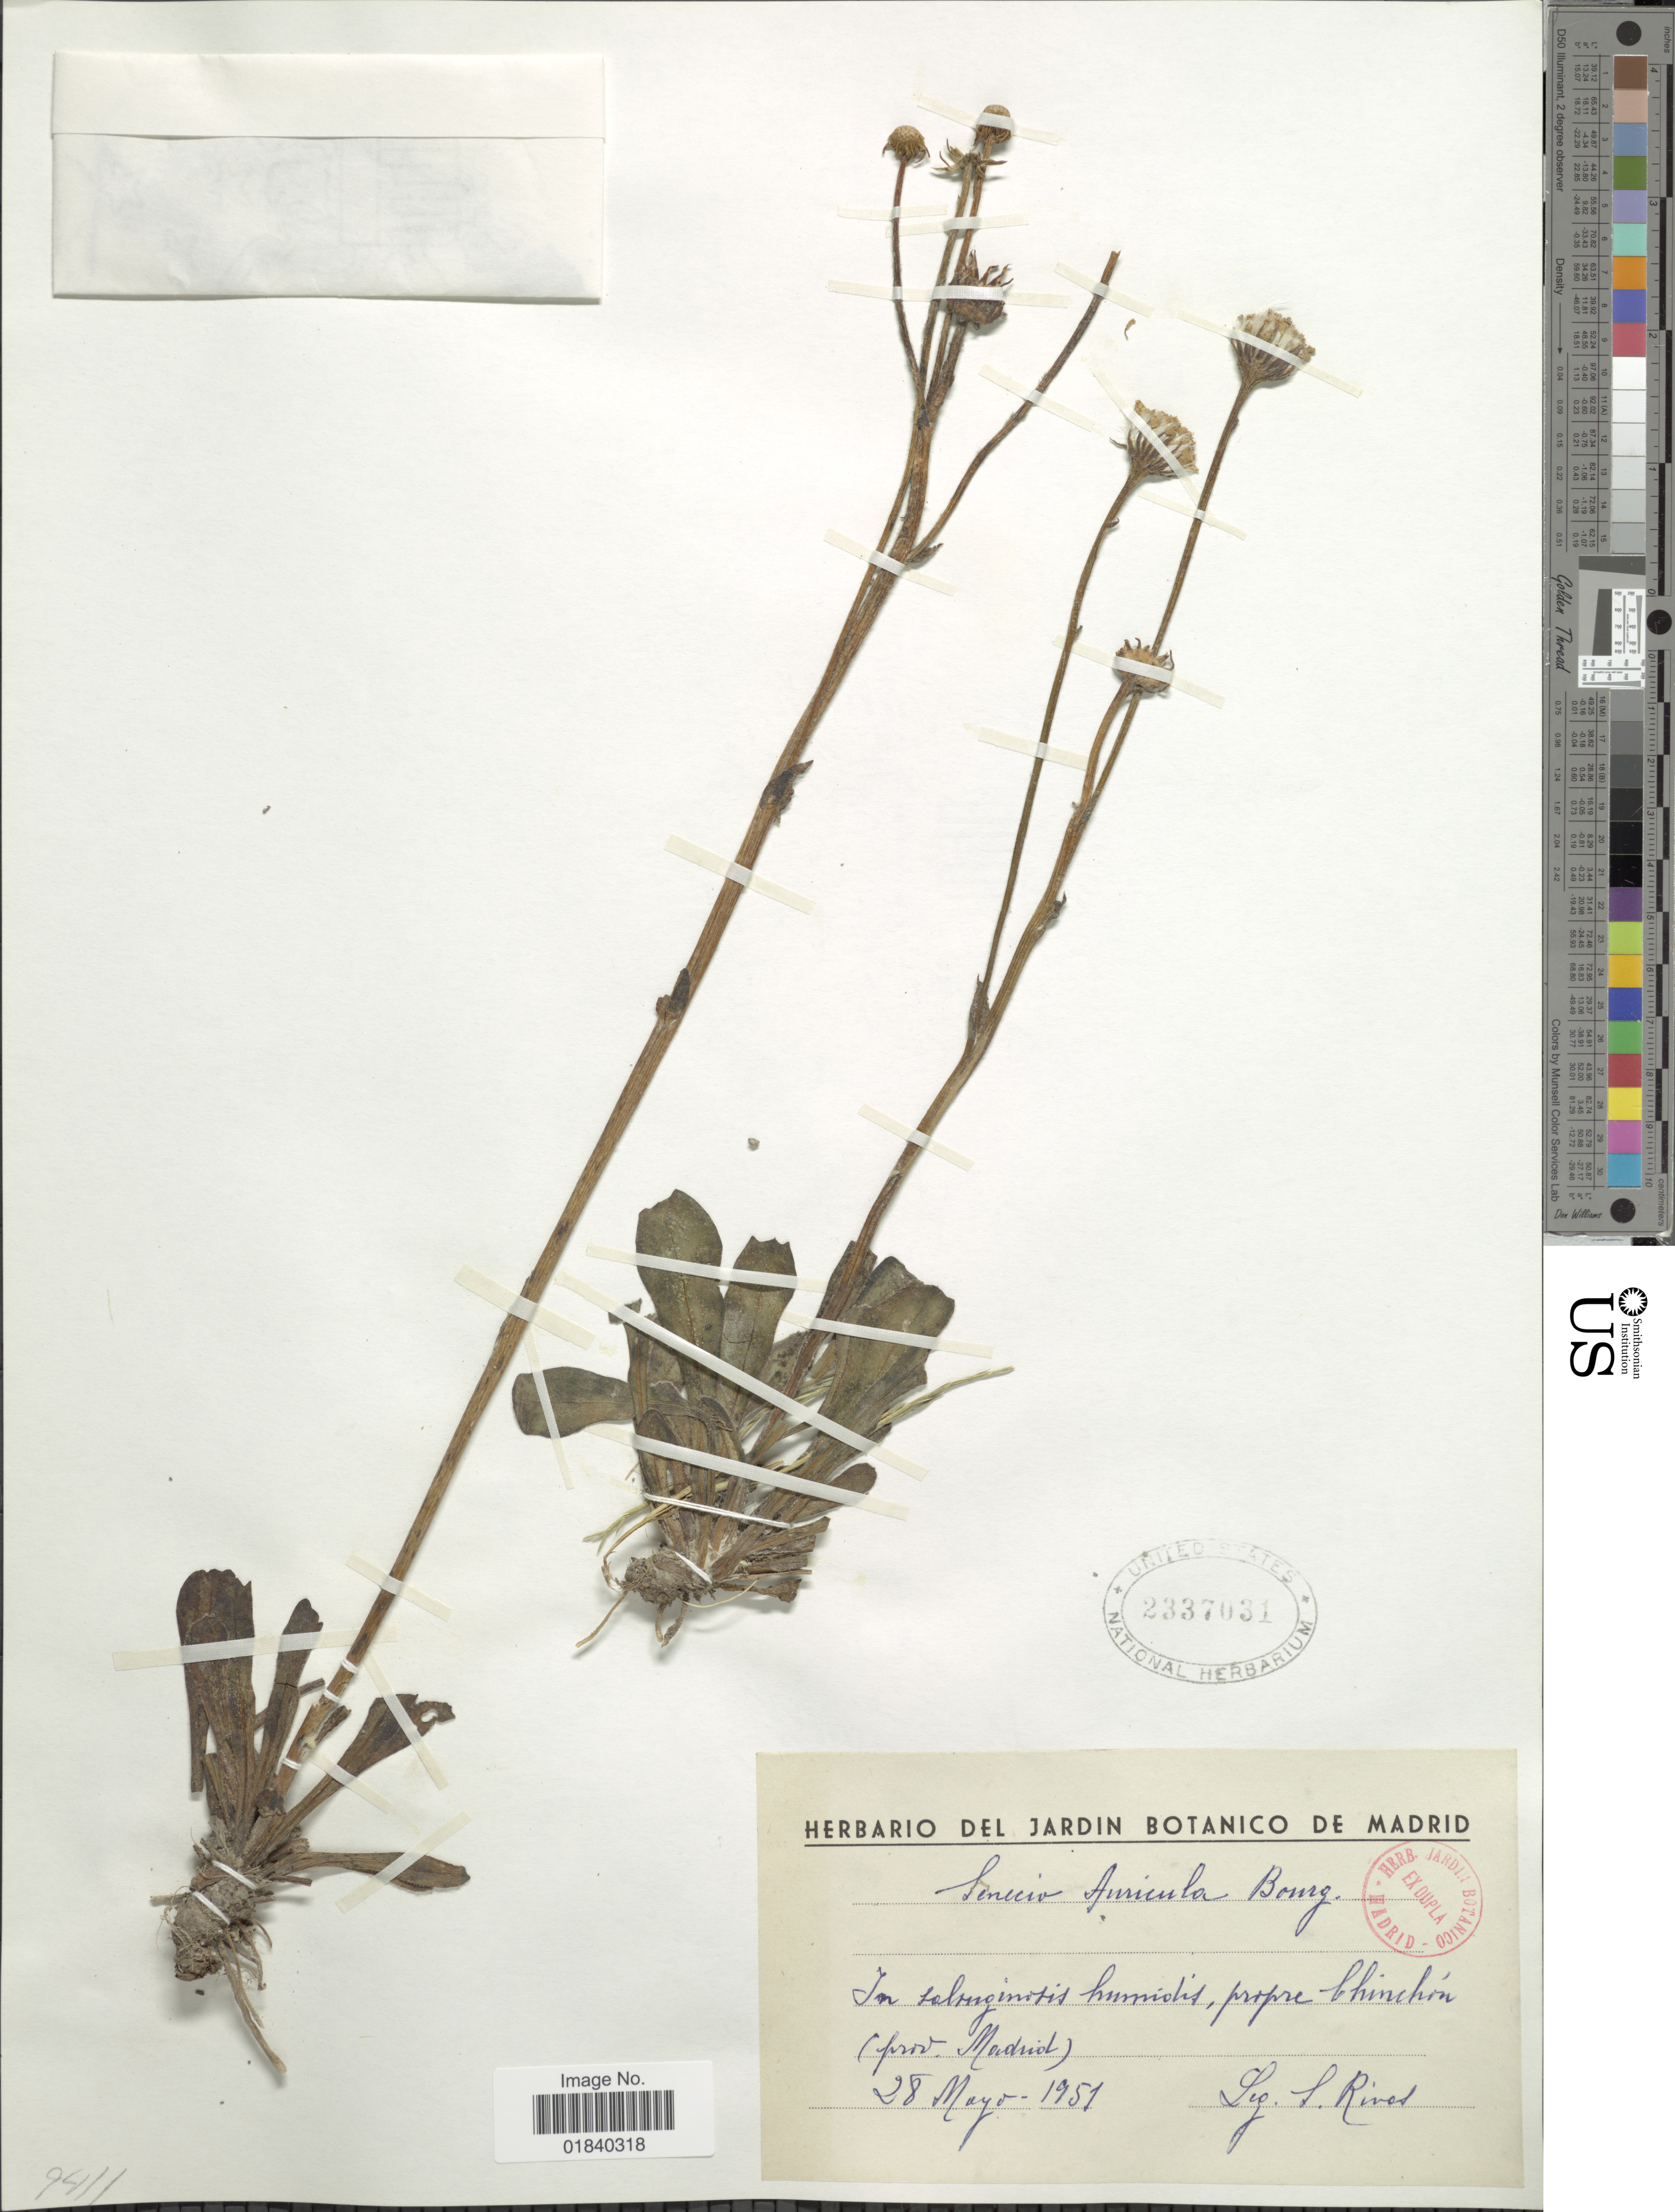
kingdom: Plantae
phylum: Tracheophyta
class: Magnoliopsida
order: Asterales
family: Asteraceae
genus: Jacobaea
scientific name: Jacobaea auricula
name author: (Bourg.) Pelser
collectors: S. Rives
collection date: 1951-05-28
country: Spain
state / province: Madrid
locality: In sals [illegible text]ginosis humidis, prope Chinchon (prov. Madrid).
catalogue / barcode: US 2337031